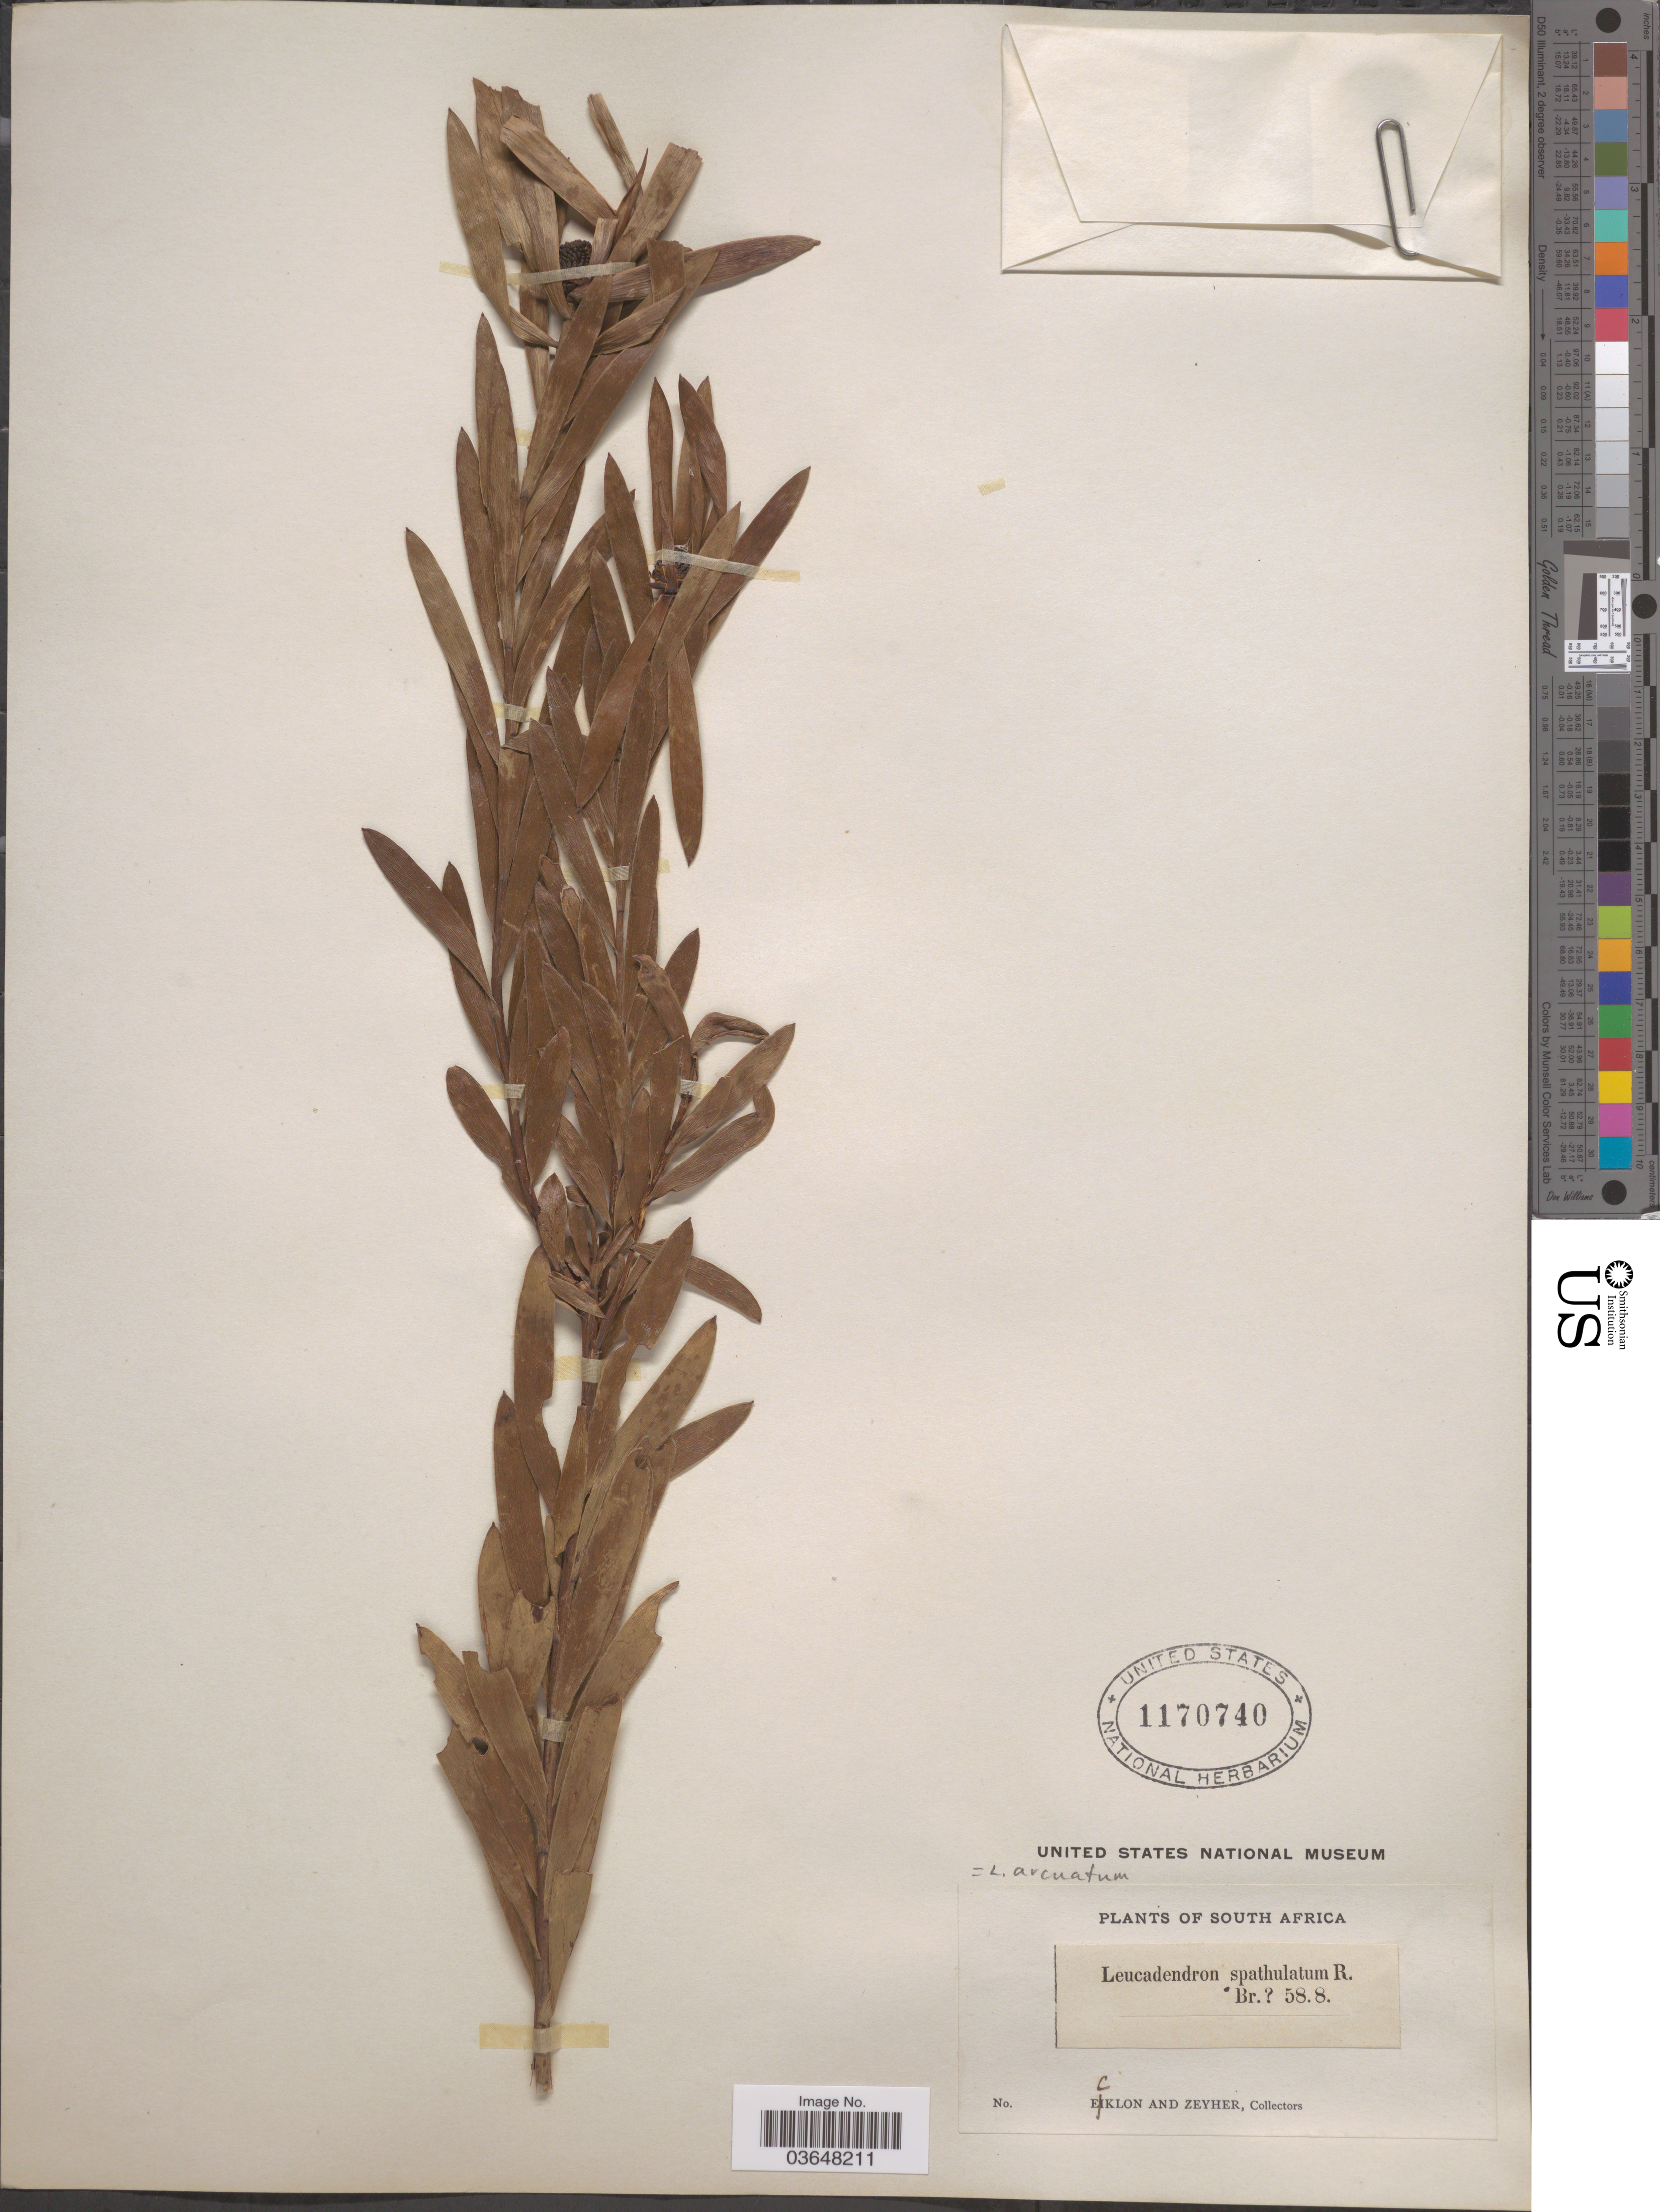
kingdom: Plantae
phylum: Tracheophyta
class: Magnoliopsida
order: Proteales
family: Proteaceae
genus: Leucadendron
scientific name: Leucadendron arcuatum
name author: I.A. Williams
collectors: -. Ecklon & -. Zeyher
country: South Africa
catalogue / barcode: US 1170740